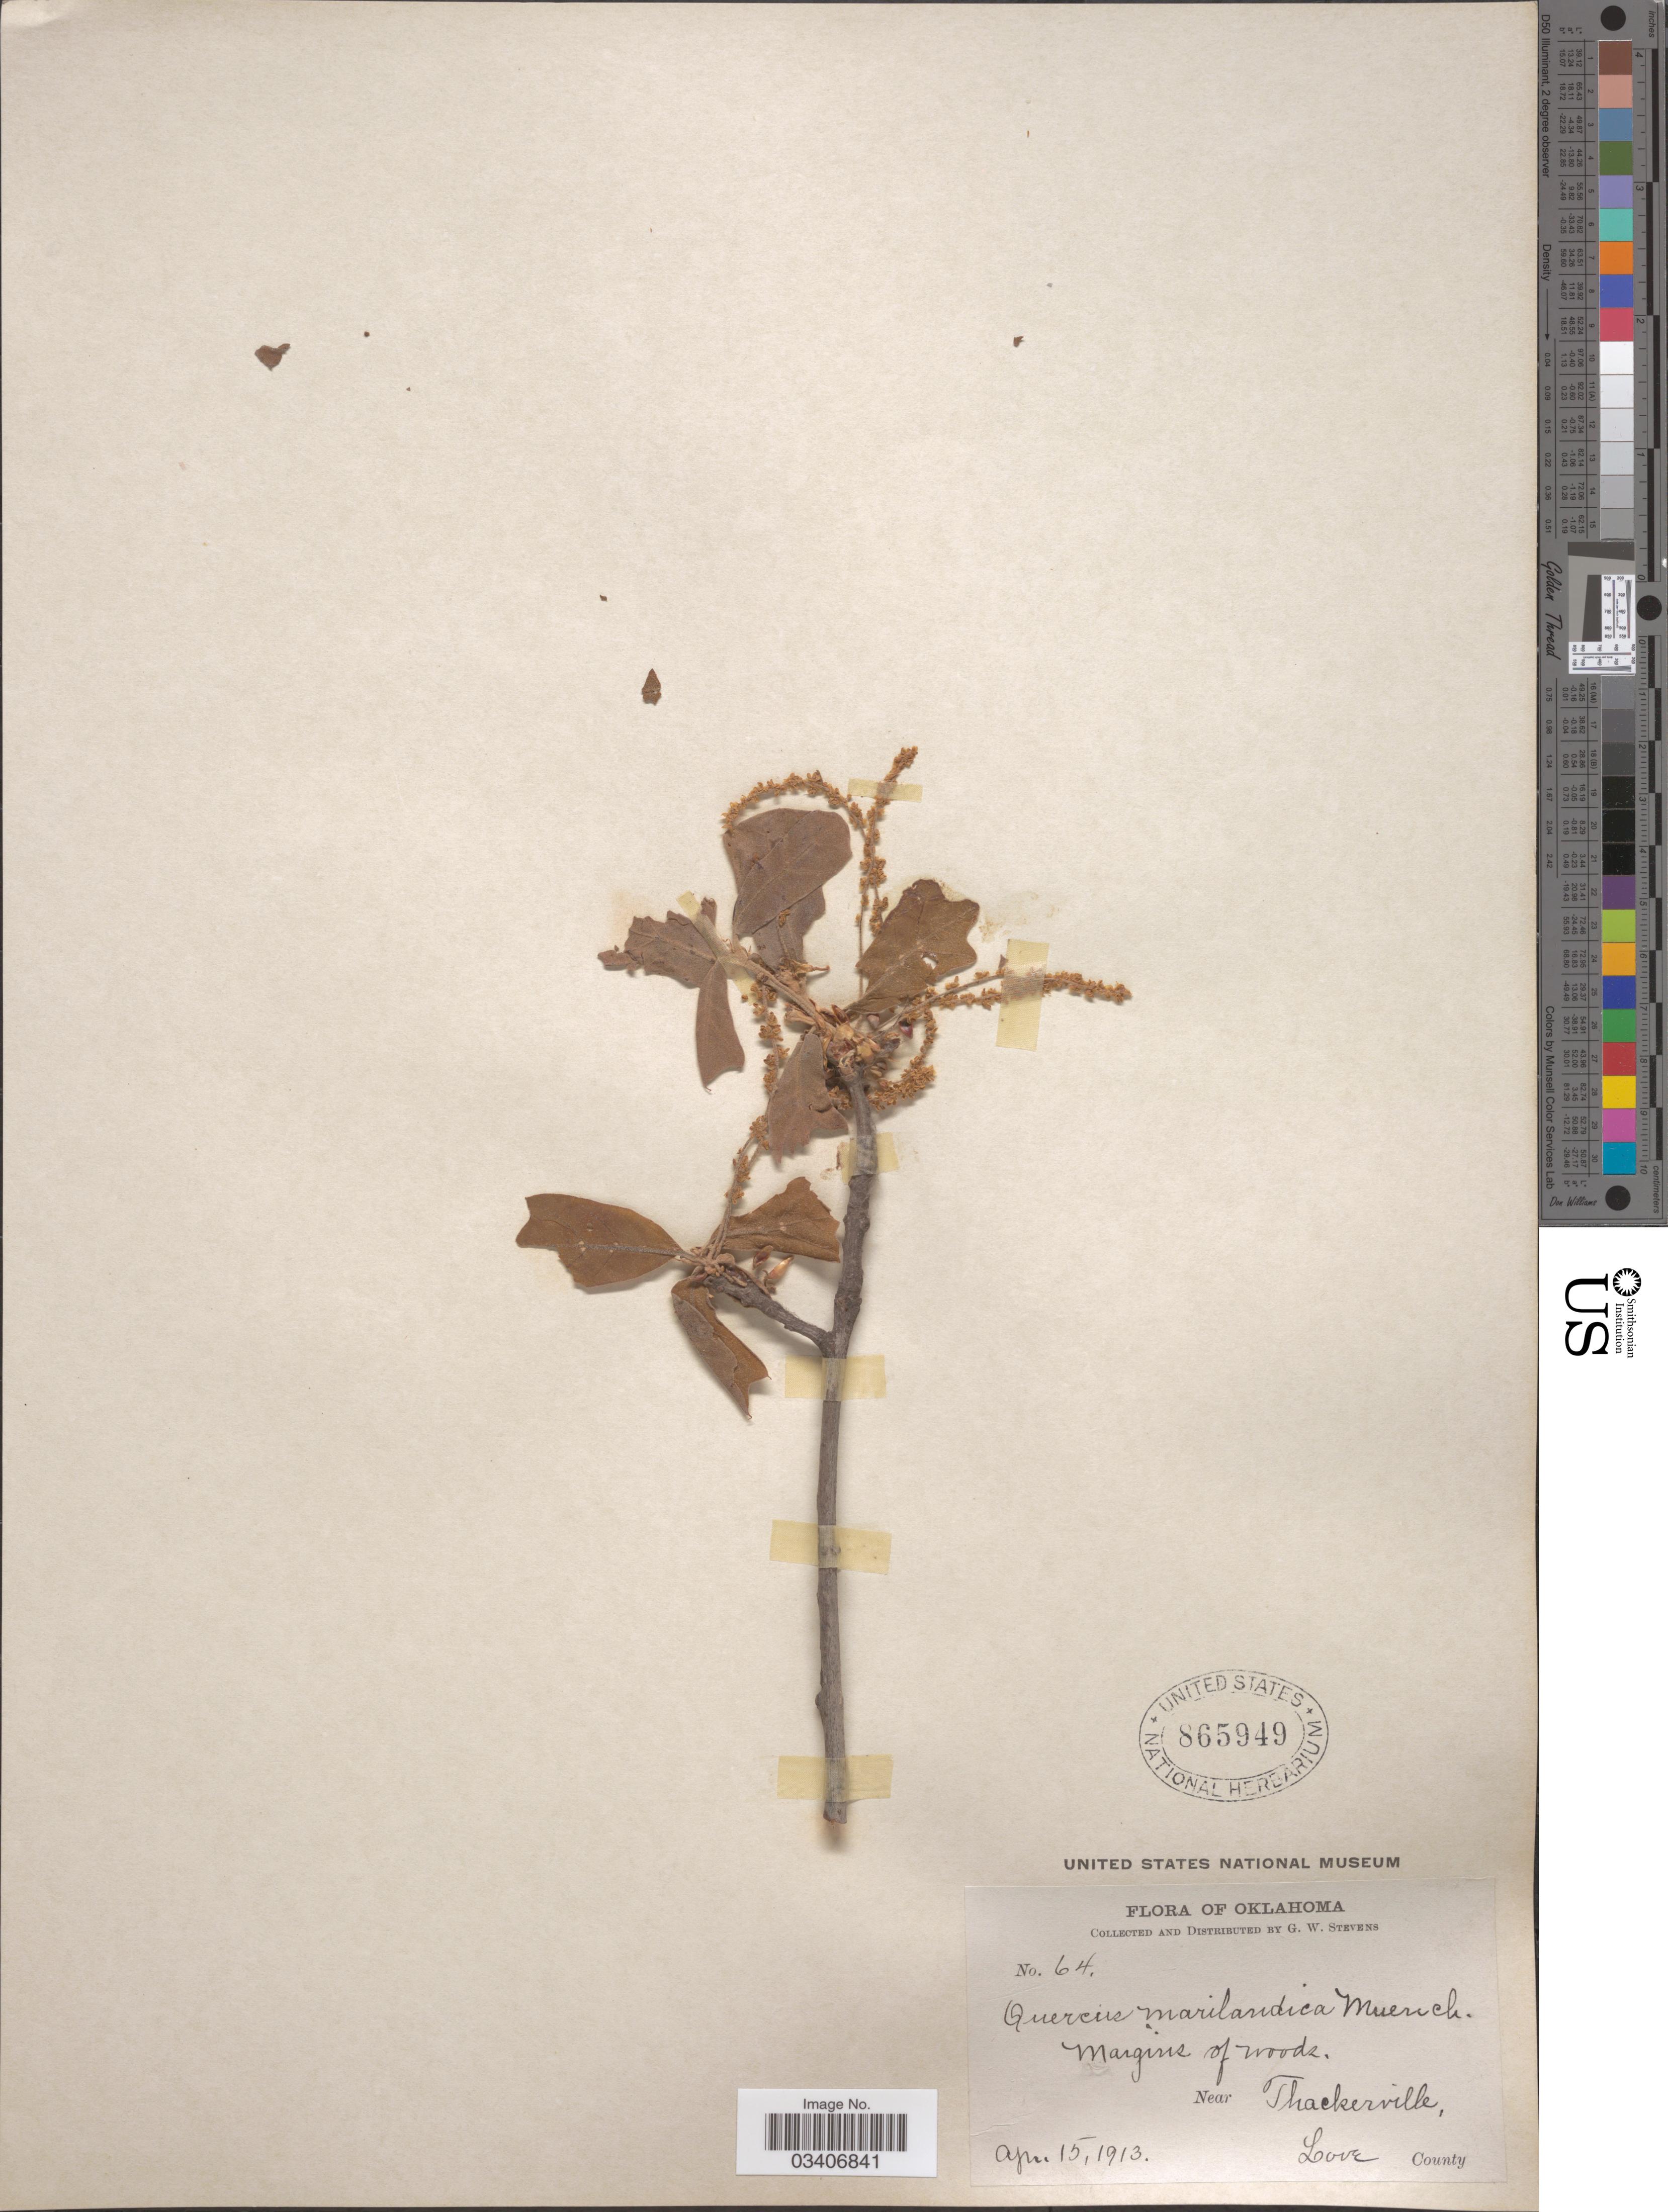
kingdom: Plantae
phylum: Tracheophyta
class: Magnoliopsida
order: Fagales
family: Fagaceae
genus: Quercus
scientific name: Quercus marilandica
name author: (L.) Münchh.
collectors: G. W. Stevens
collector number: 64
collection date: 1913-04-15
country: United States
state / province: Oklahoma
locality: Near Thackerville. Love County.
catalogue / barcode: US 865949